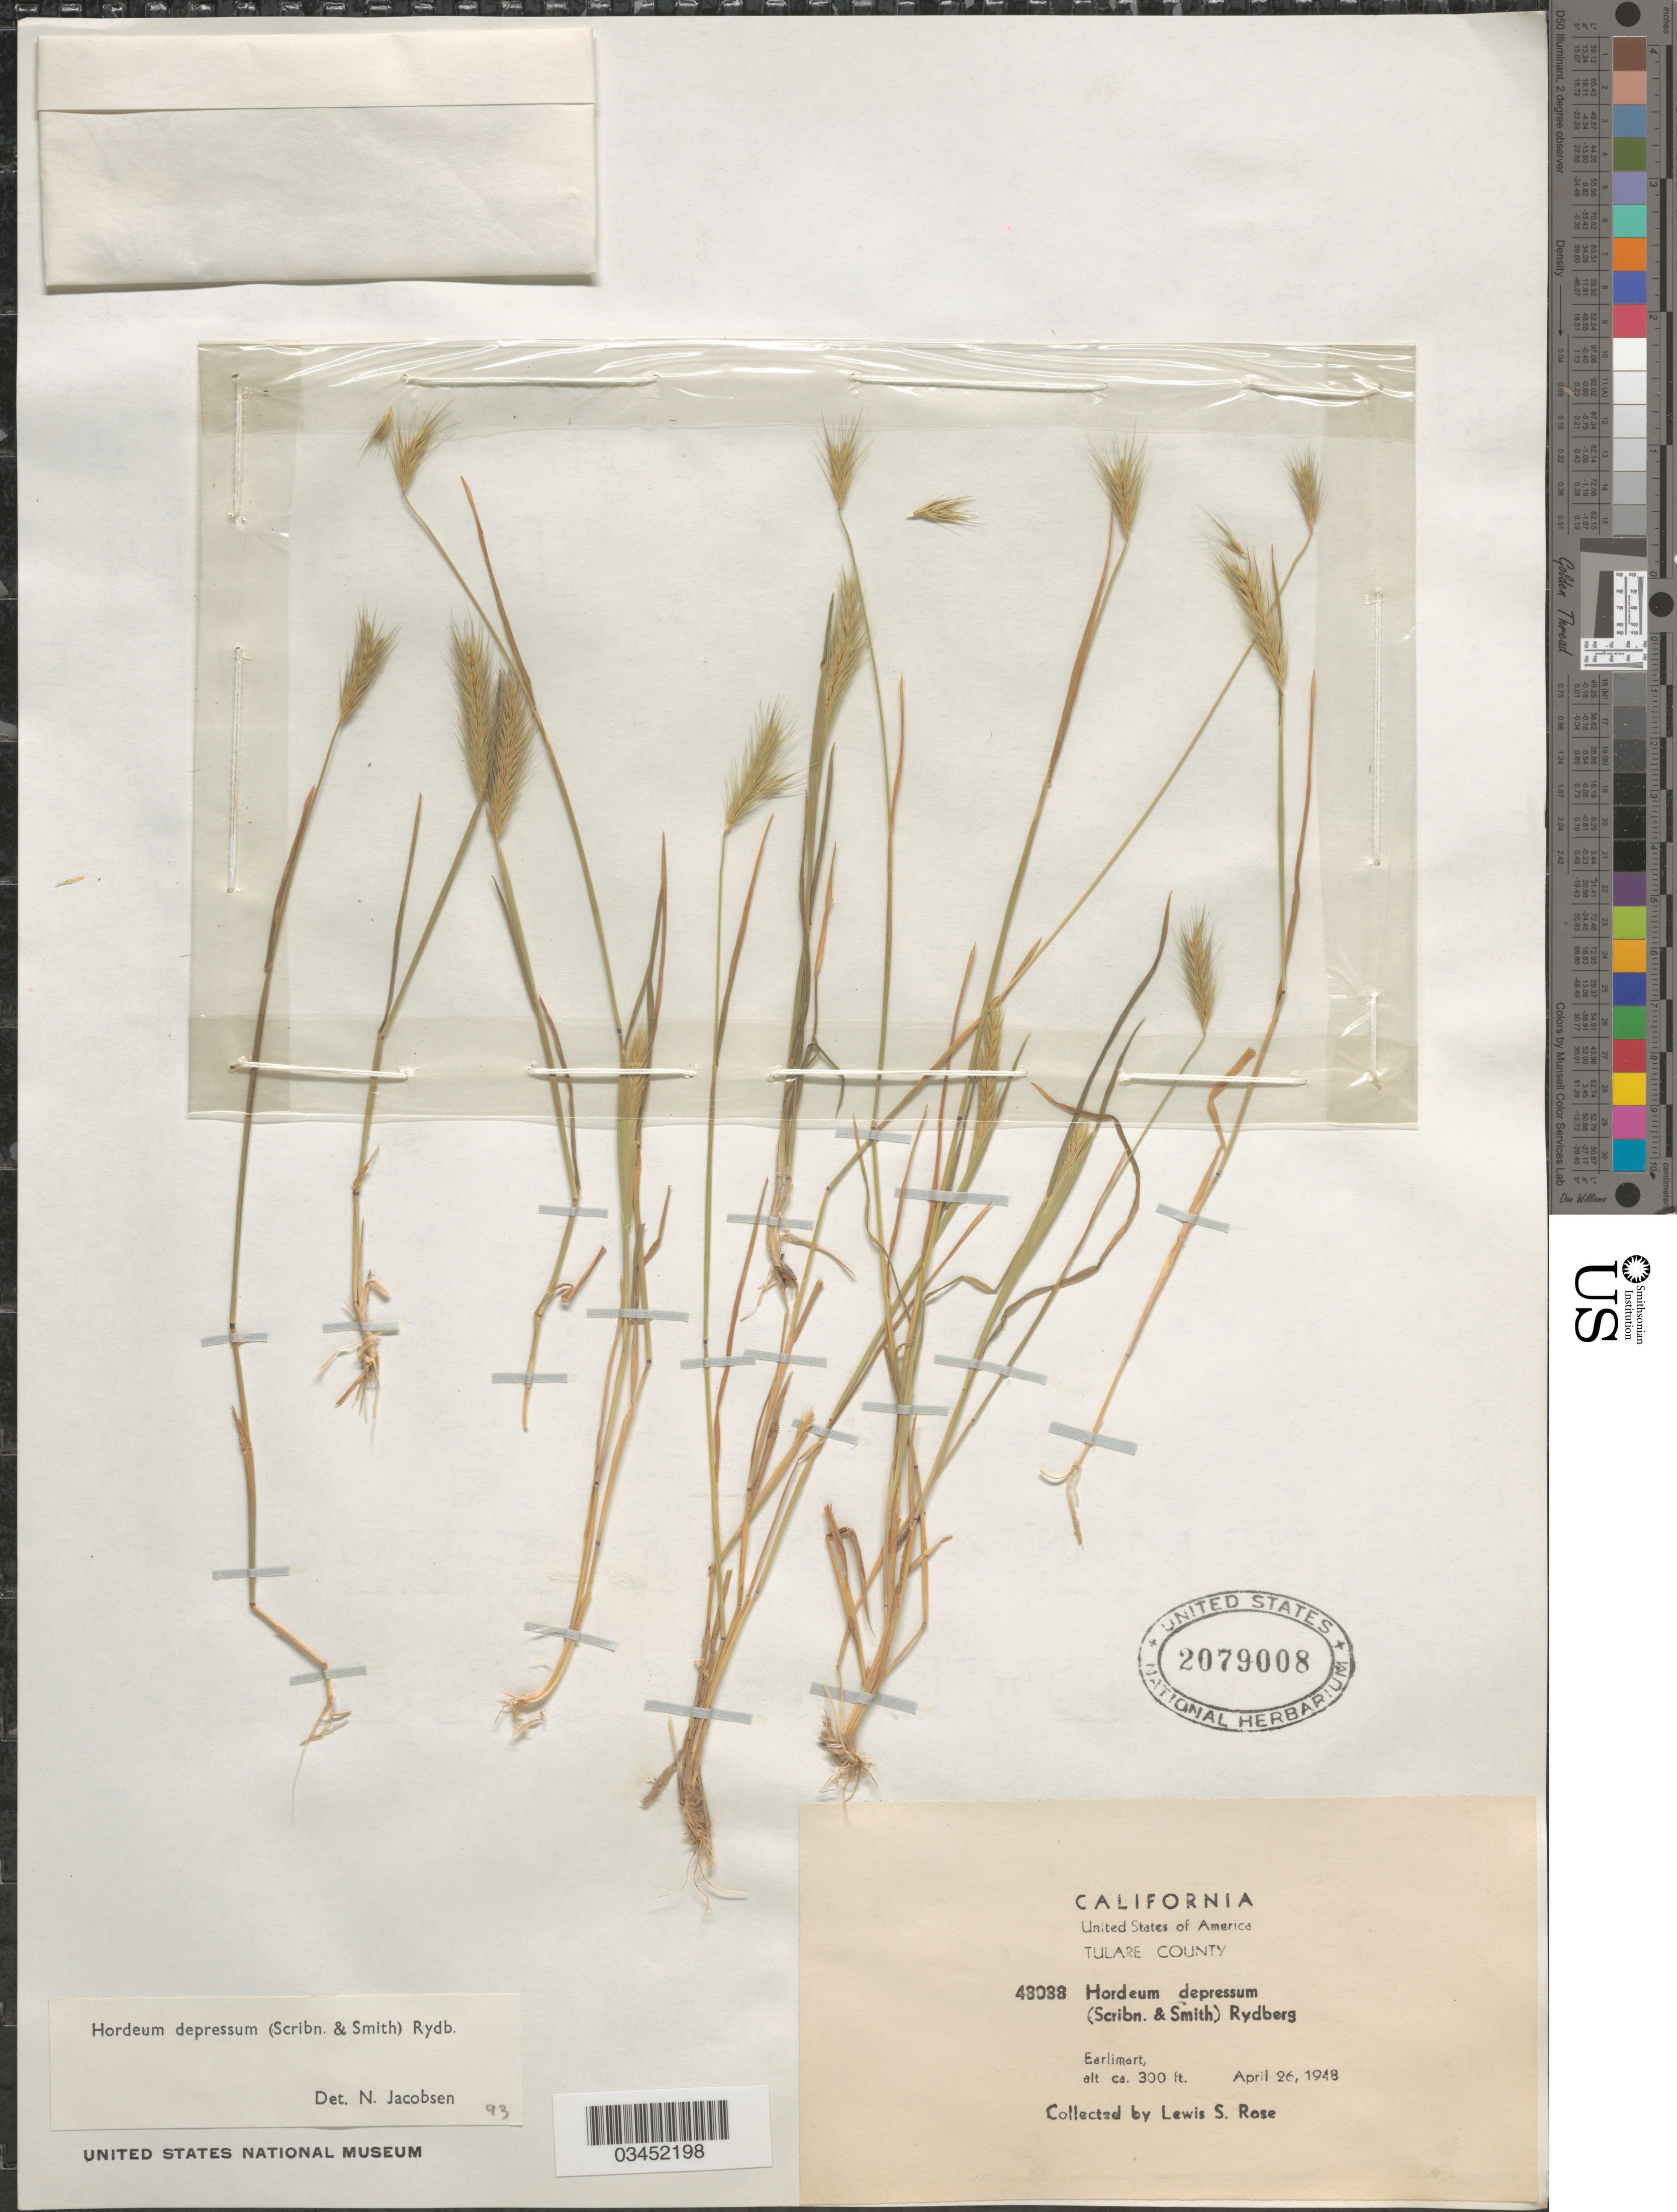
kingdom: Plantae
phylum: Tracheophyta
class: Liliopsida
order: Poales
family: Poaceae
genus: Hordeum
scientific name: Hordeum depressum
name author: (Scribn. & J.G. Sm.) Rydb.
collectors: L. S. Rose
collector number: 48088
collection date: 1948-04-26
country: United States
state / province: California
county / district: Tulare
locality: Tulare County. Earlimart.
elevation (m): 91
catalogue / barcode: US 2079008